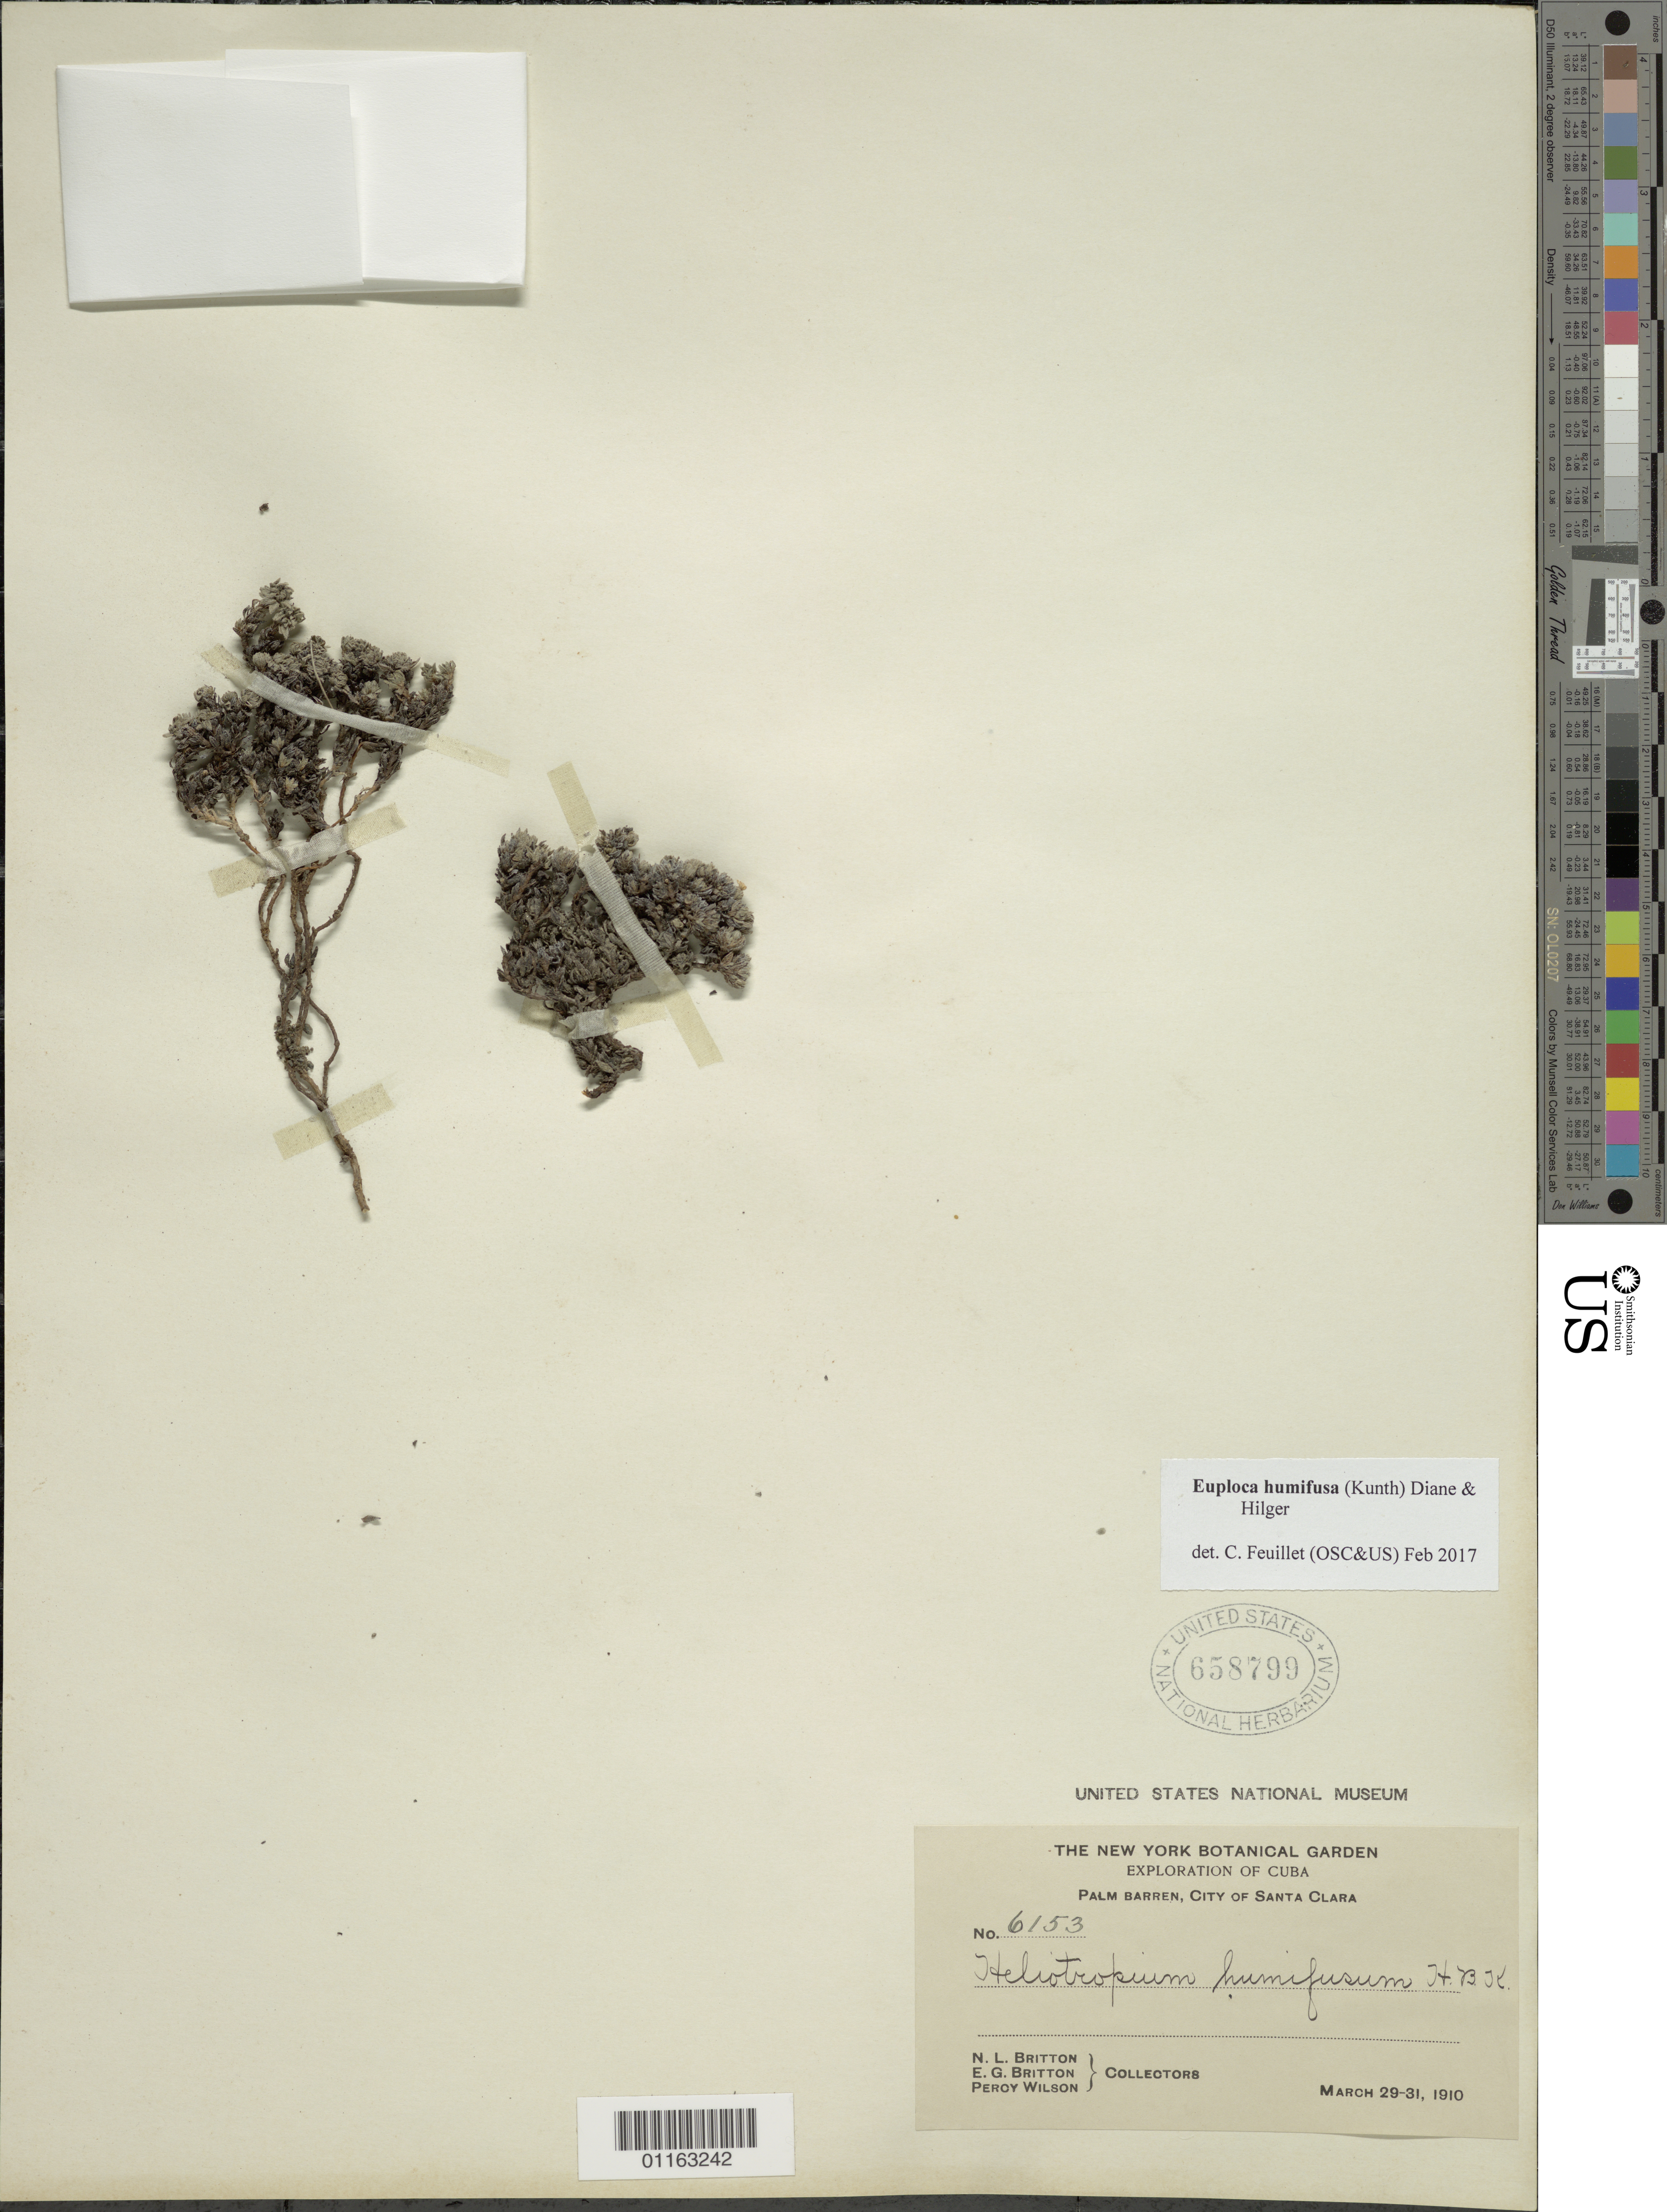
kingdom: Plantae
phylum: Tracheophyta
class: Magnoliopsida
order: Boraginales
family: Heliotropiaceae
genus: Euploca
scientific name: Euploca humifusa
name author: (Kunth) Diane & Hilger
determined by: Feuillet, C.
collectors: N. Britton, E. G. Britton & P. Wilson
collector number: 6153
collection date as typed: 29 Mar 1910 to 31 Mar 1910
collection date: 1910-03-29/1910-03-31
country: Cuba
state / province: Villa Clara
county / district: Santa Clara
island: Cuba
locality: Palm Barren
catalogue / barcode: US 658799